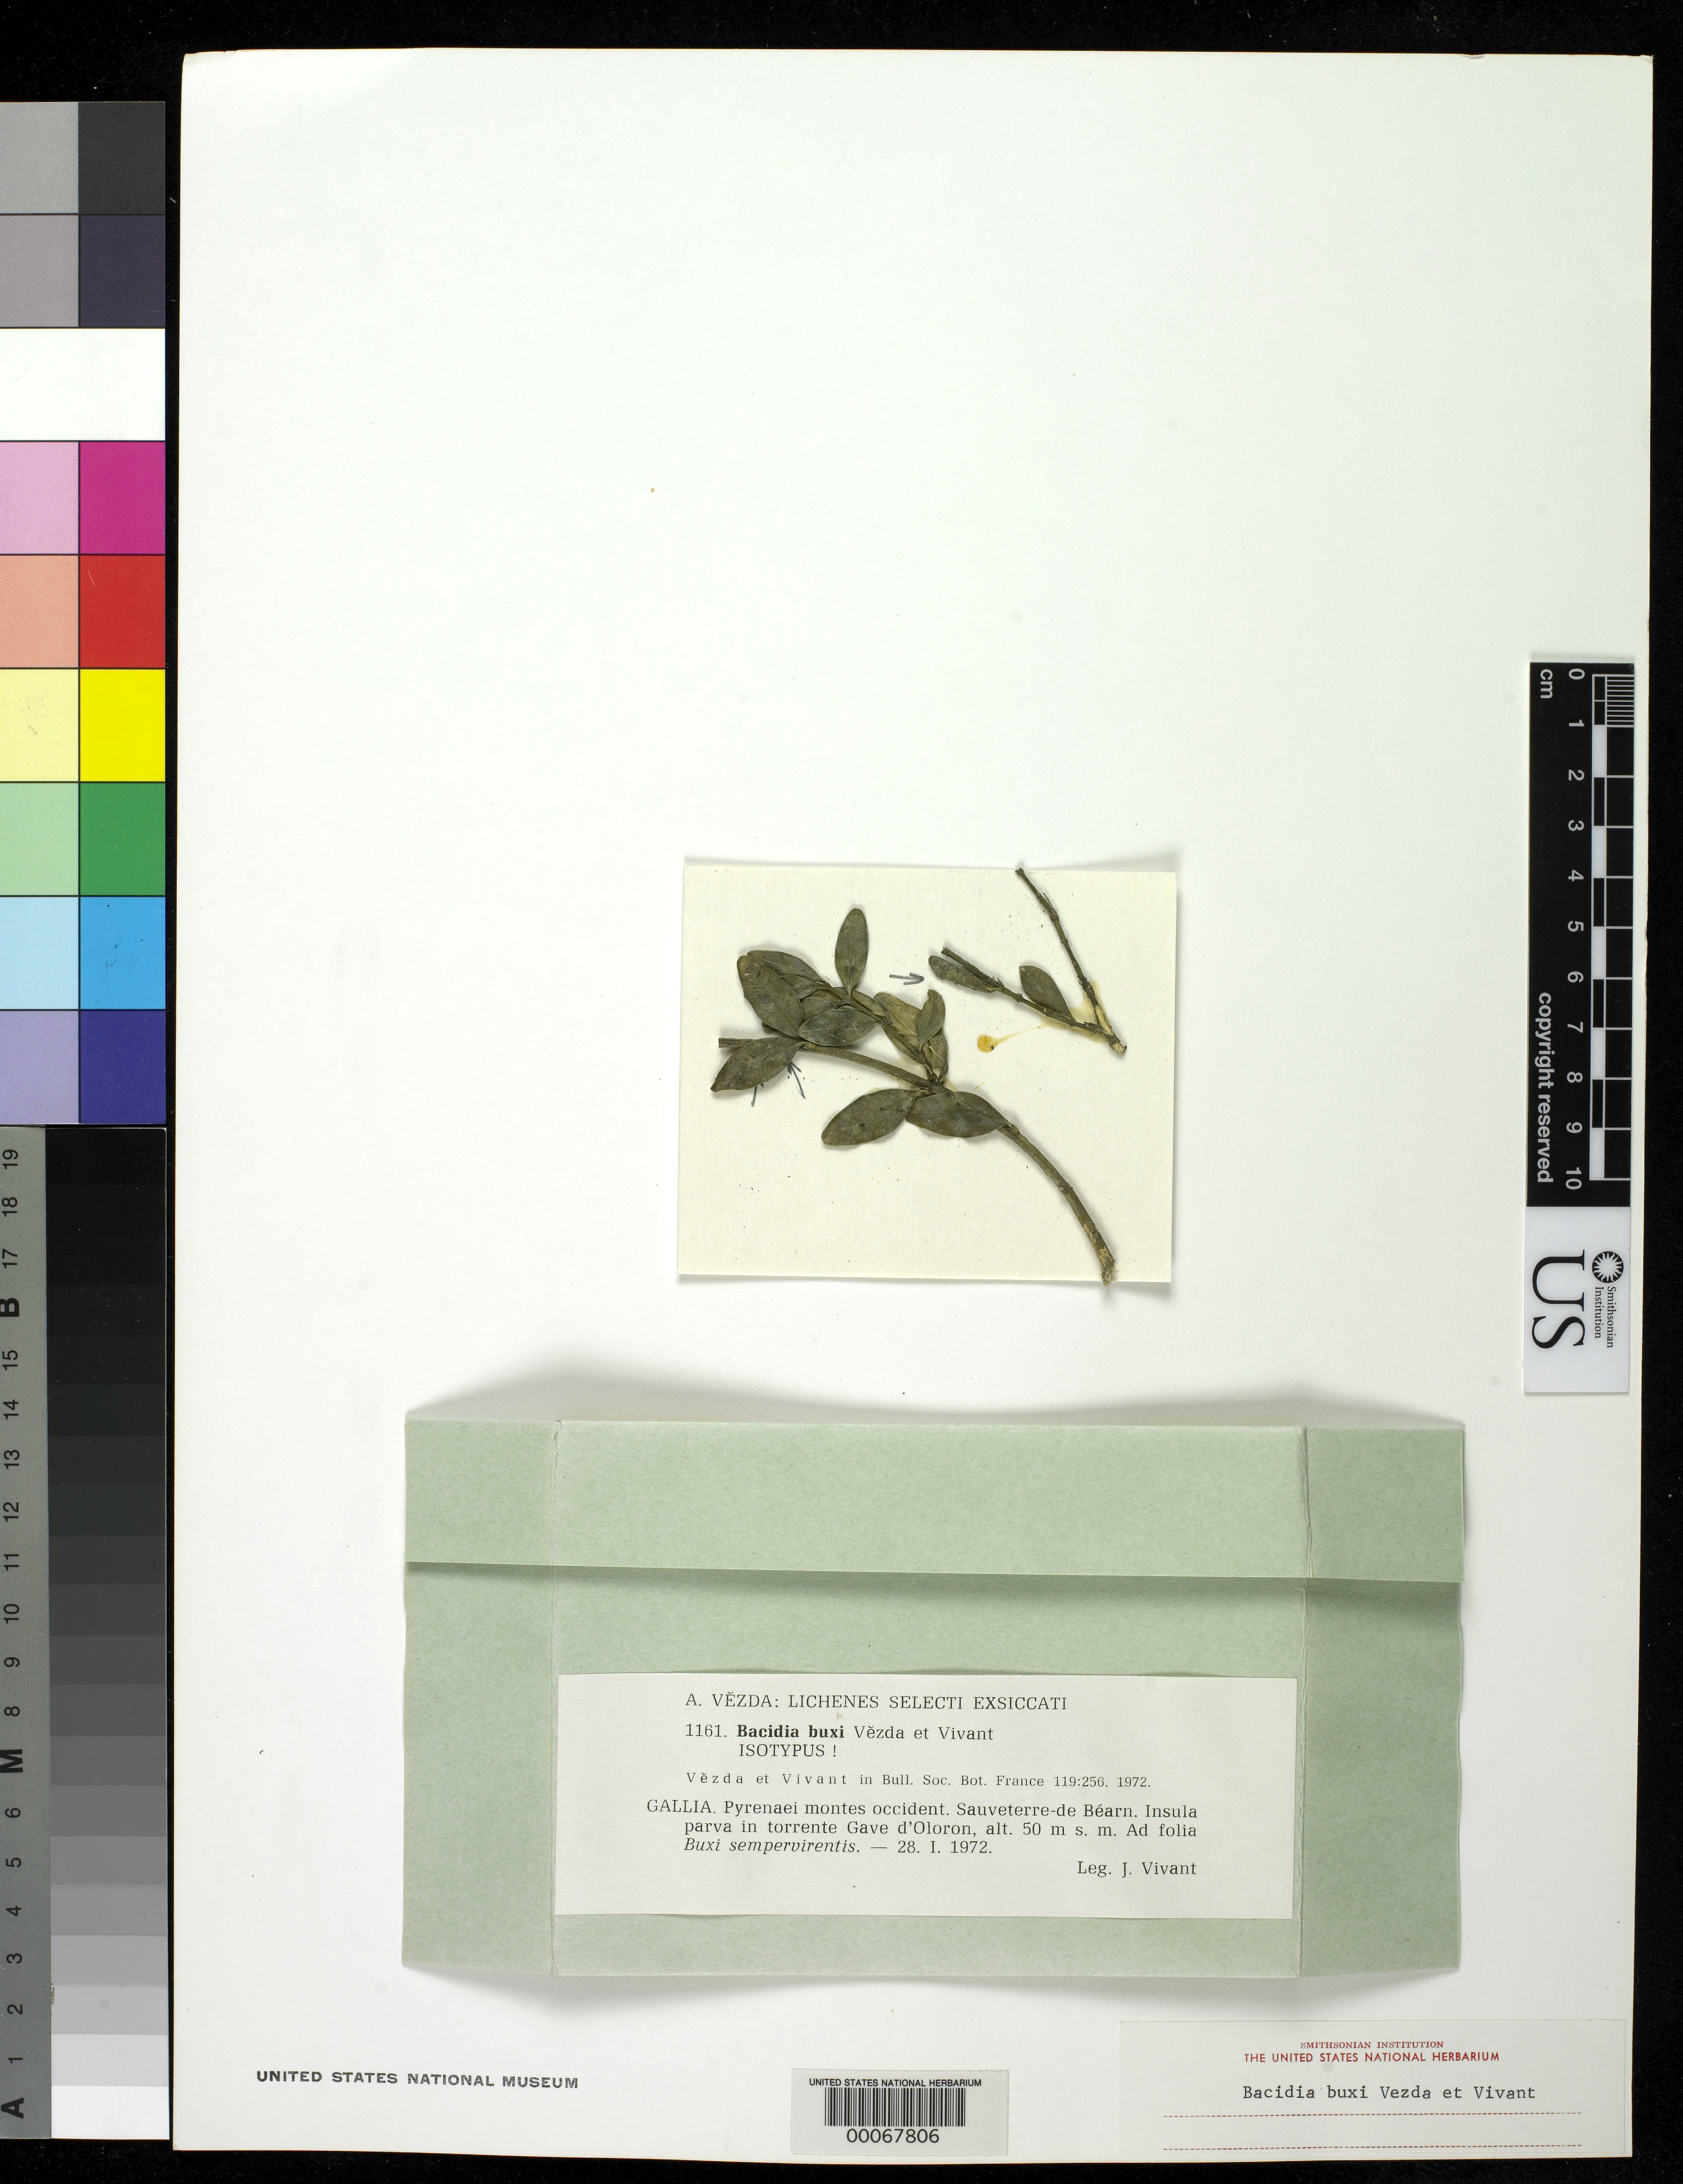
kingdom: Fungi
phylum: Ascomycota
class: Lecanoromycetes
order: Lecanorales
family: Ramalinaceae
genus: Bacidia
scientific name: Bacidia buxi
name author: Vězda & Vivant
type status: Isotype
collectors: J. Vivant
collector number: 1161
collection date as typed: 28 Jan 1972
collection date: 1972-01-28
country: France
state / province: Nouvelle-Aquitaine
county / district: Pyrénées-Atlantiques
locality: Pyrenaei Montes occident. Sauveterre-de-Béarn insula parva in torrente Gave d'Oloron, Gallia. [Western Pyrenees, Sauveterre-de-Béarn, small island in the Gave d'Oloron River, France.]